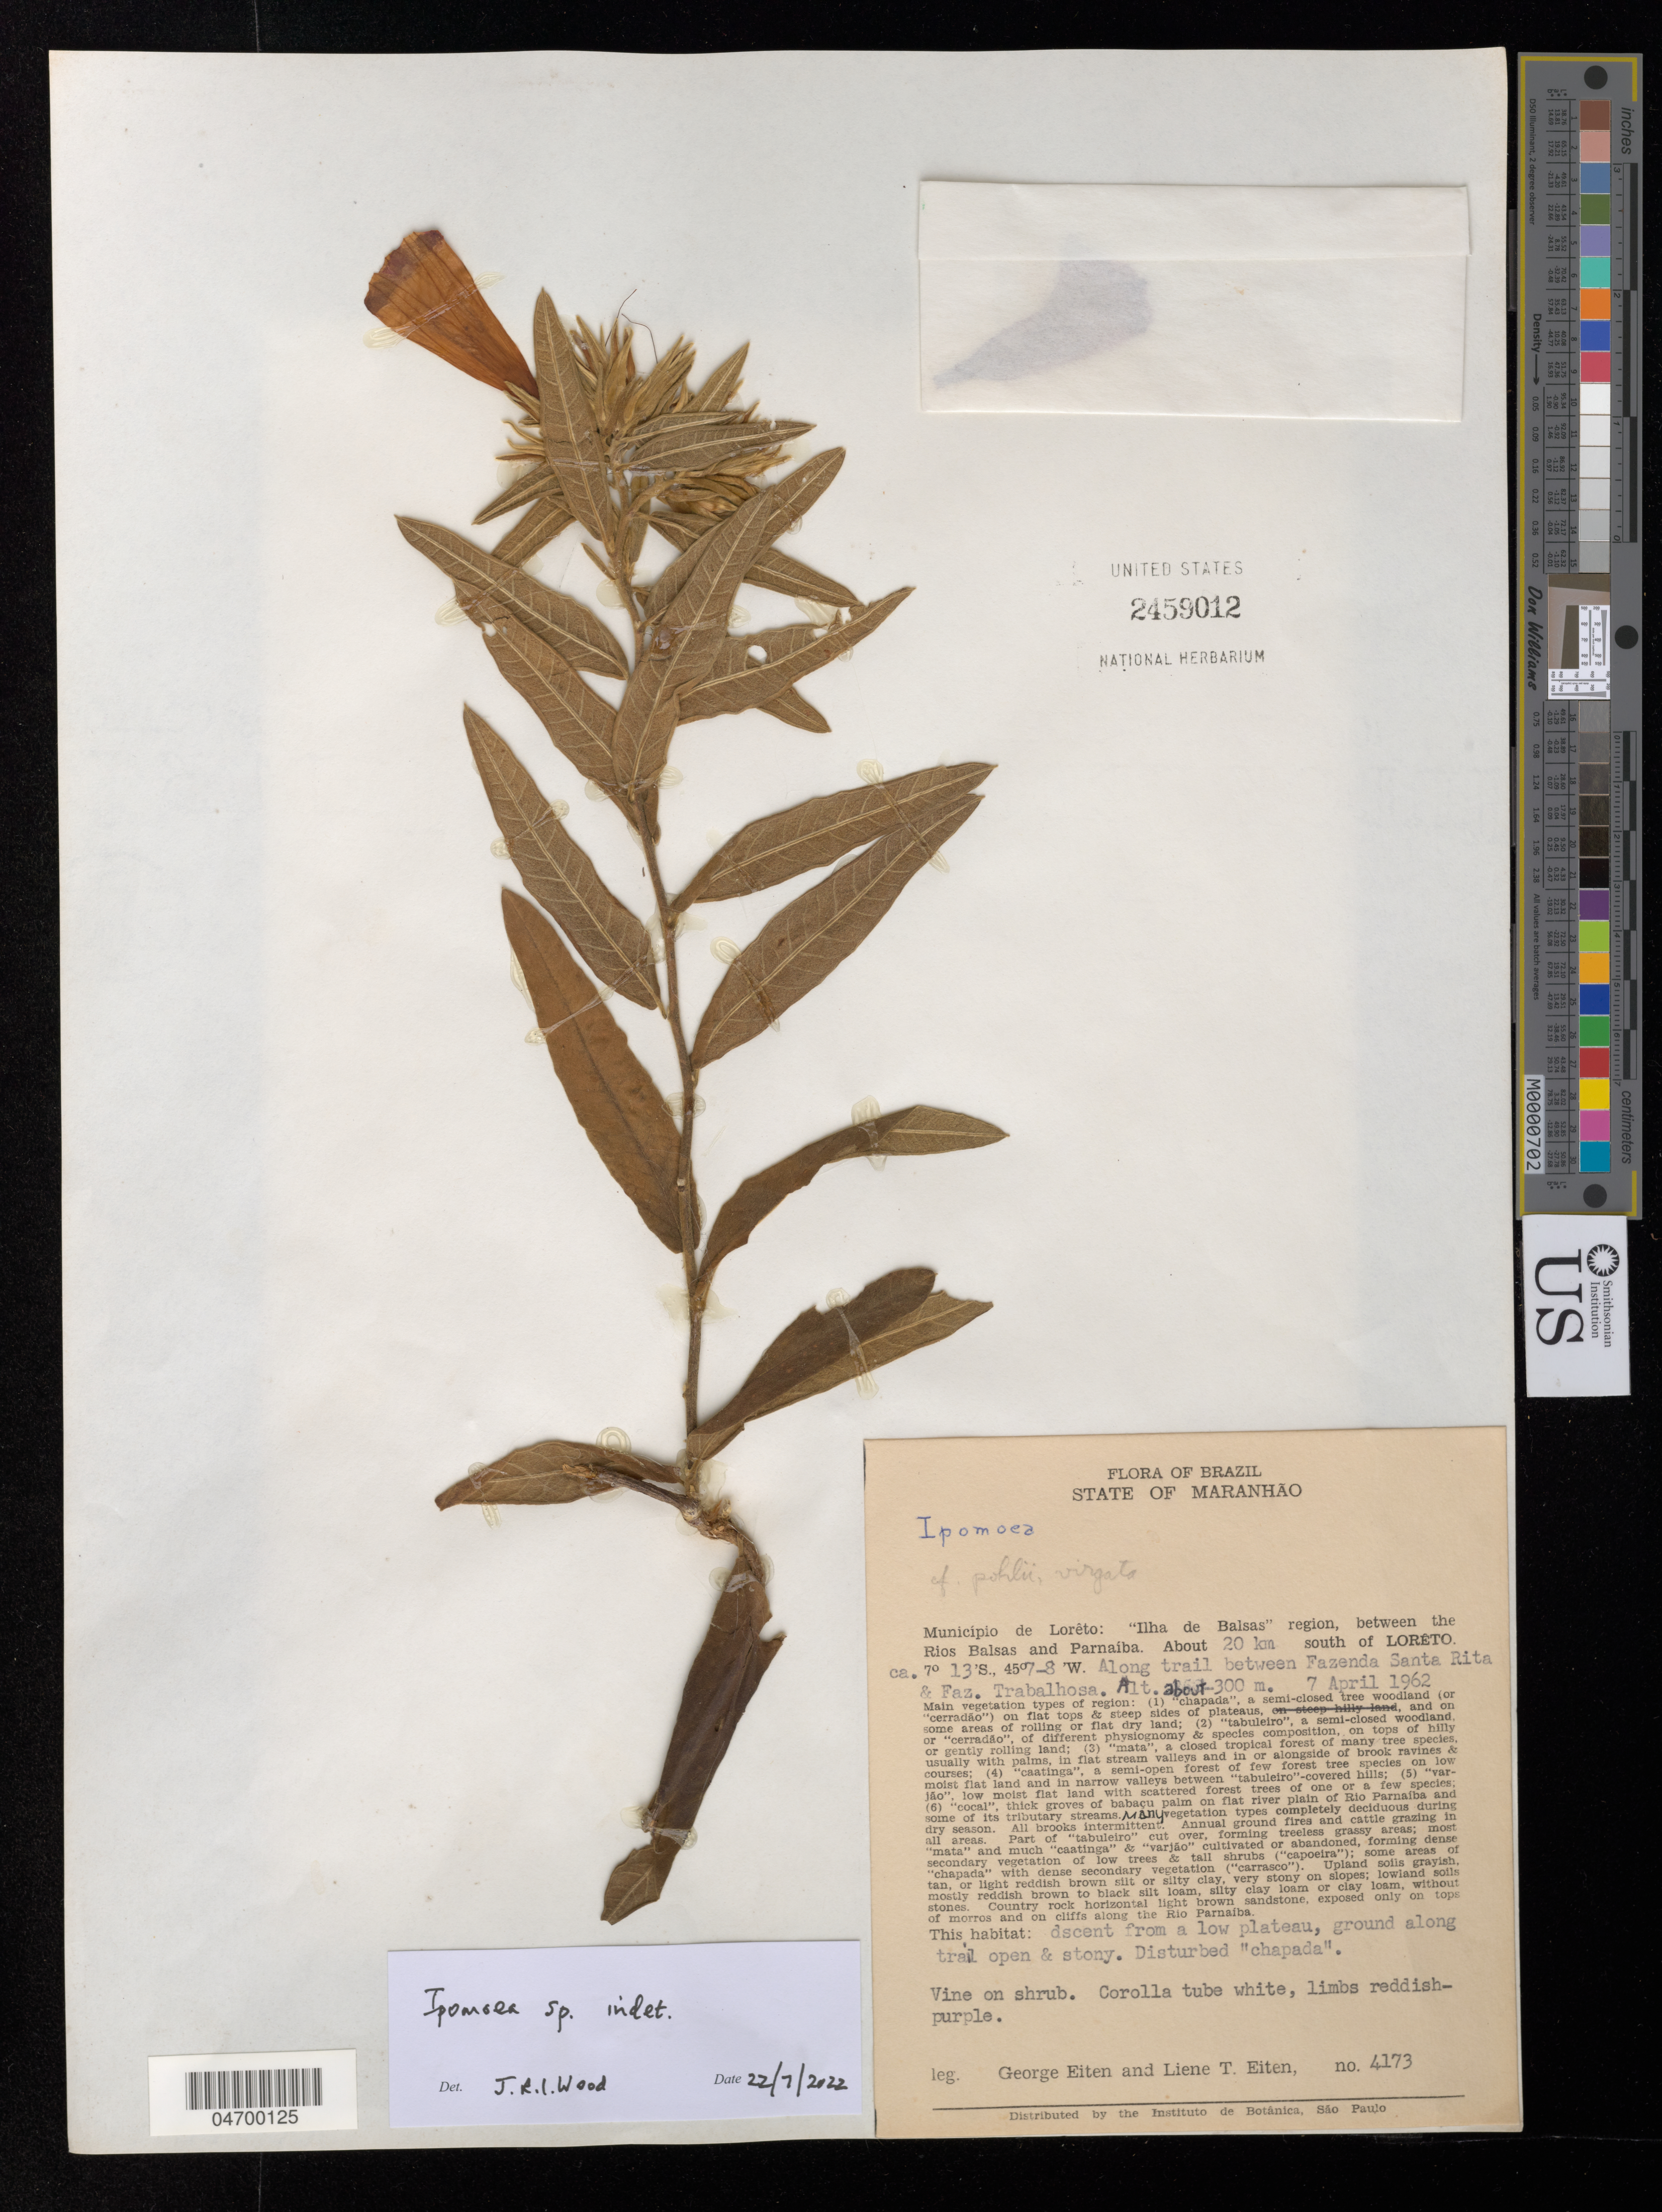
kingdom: Plantae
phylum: Tracheophyta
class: Magnoliopsida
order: Solanales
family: Convolvulaceae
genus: Ipomoea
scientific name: Ipomoea sp.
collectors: G. Eiten & L. T. Eiten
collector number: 4173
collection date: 1962-04-07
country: Brazil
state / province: Maranhão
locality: Município de Lorêto: "Ilha de Balsas" region, between the Rios Balsas and Parnaíba. About 20 km. south of Lorêto. Along trail between Fazenda Santa Rita & Faz. Trabalhosa.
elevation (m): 300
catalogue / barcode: US 2459012